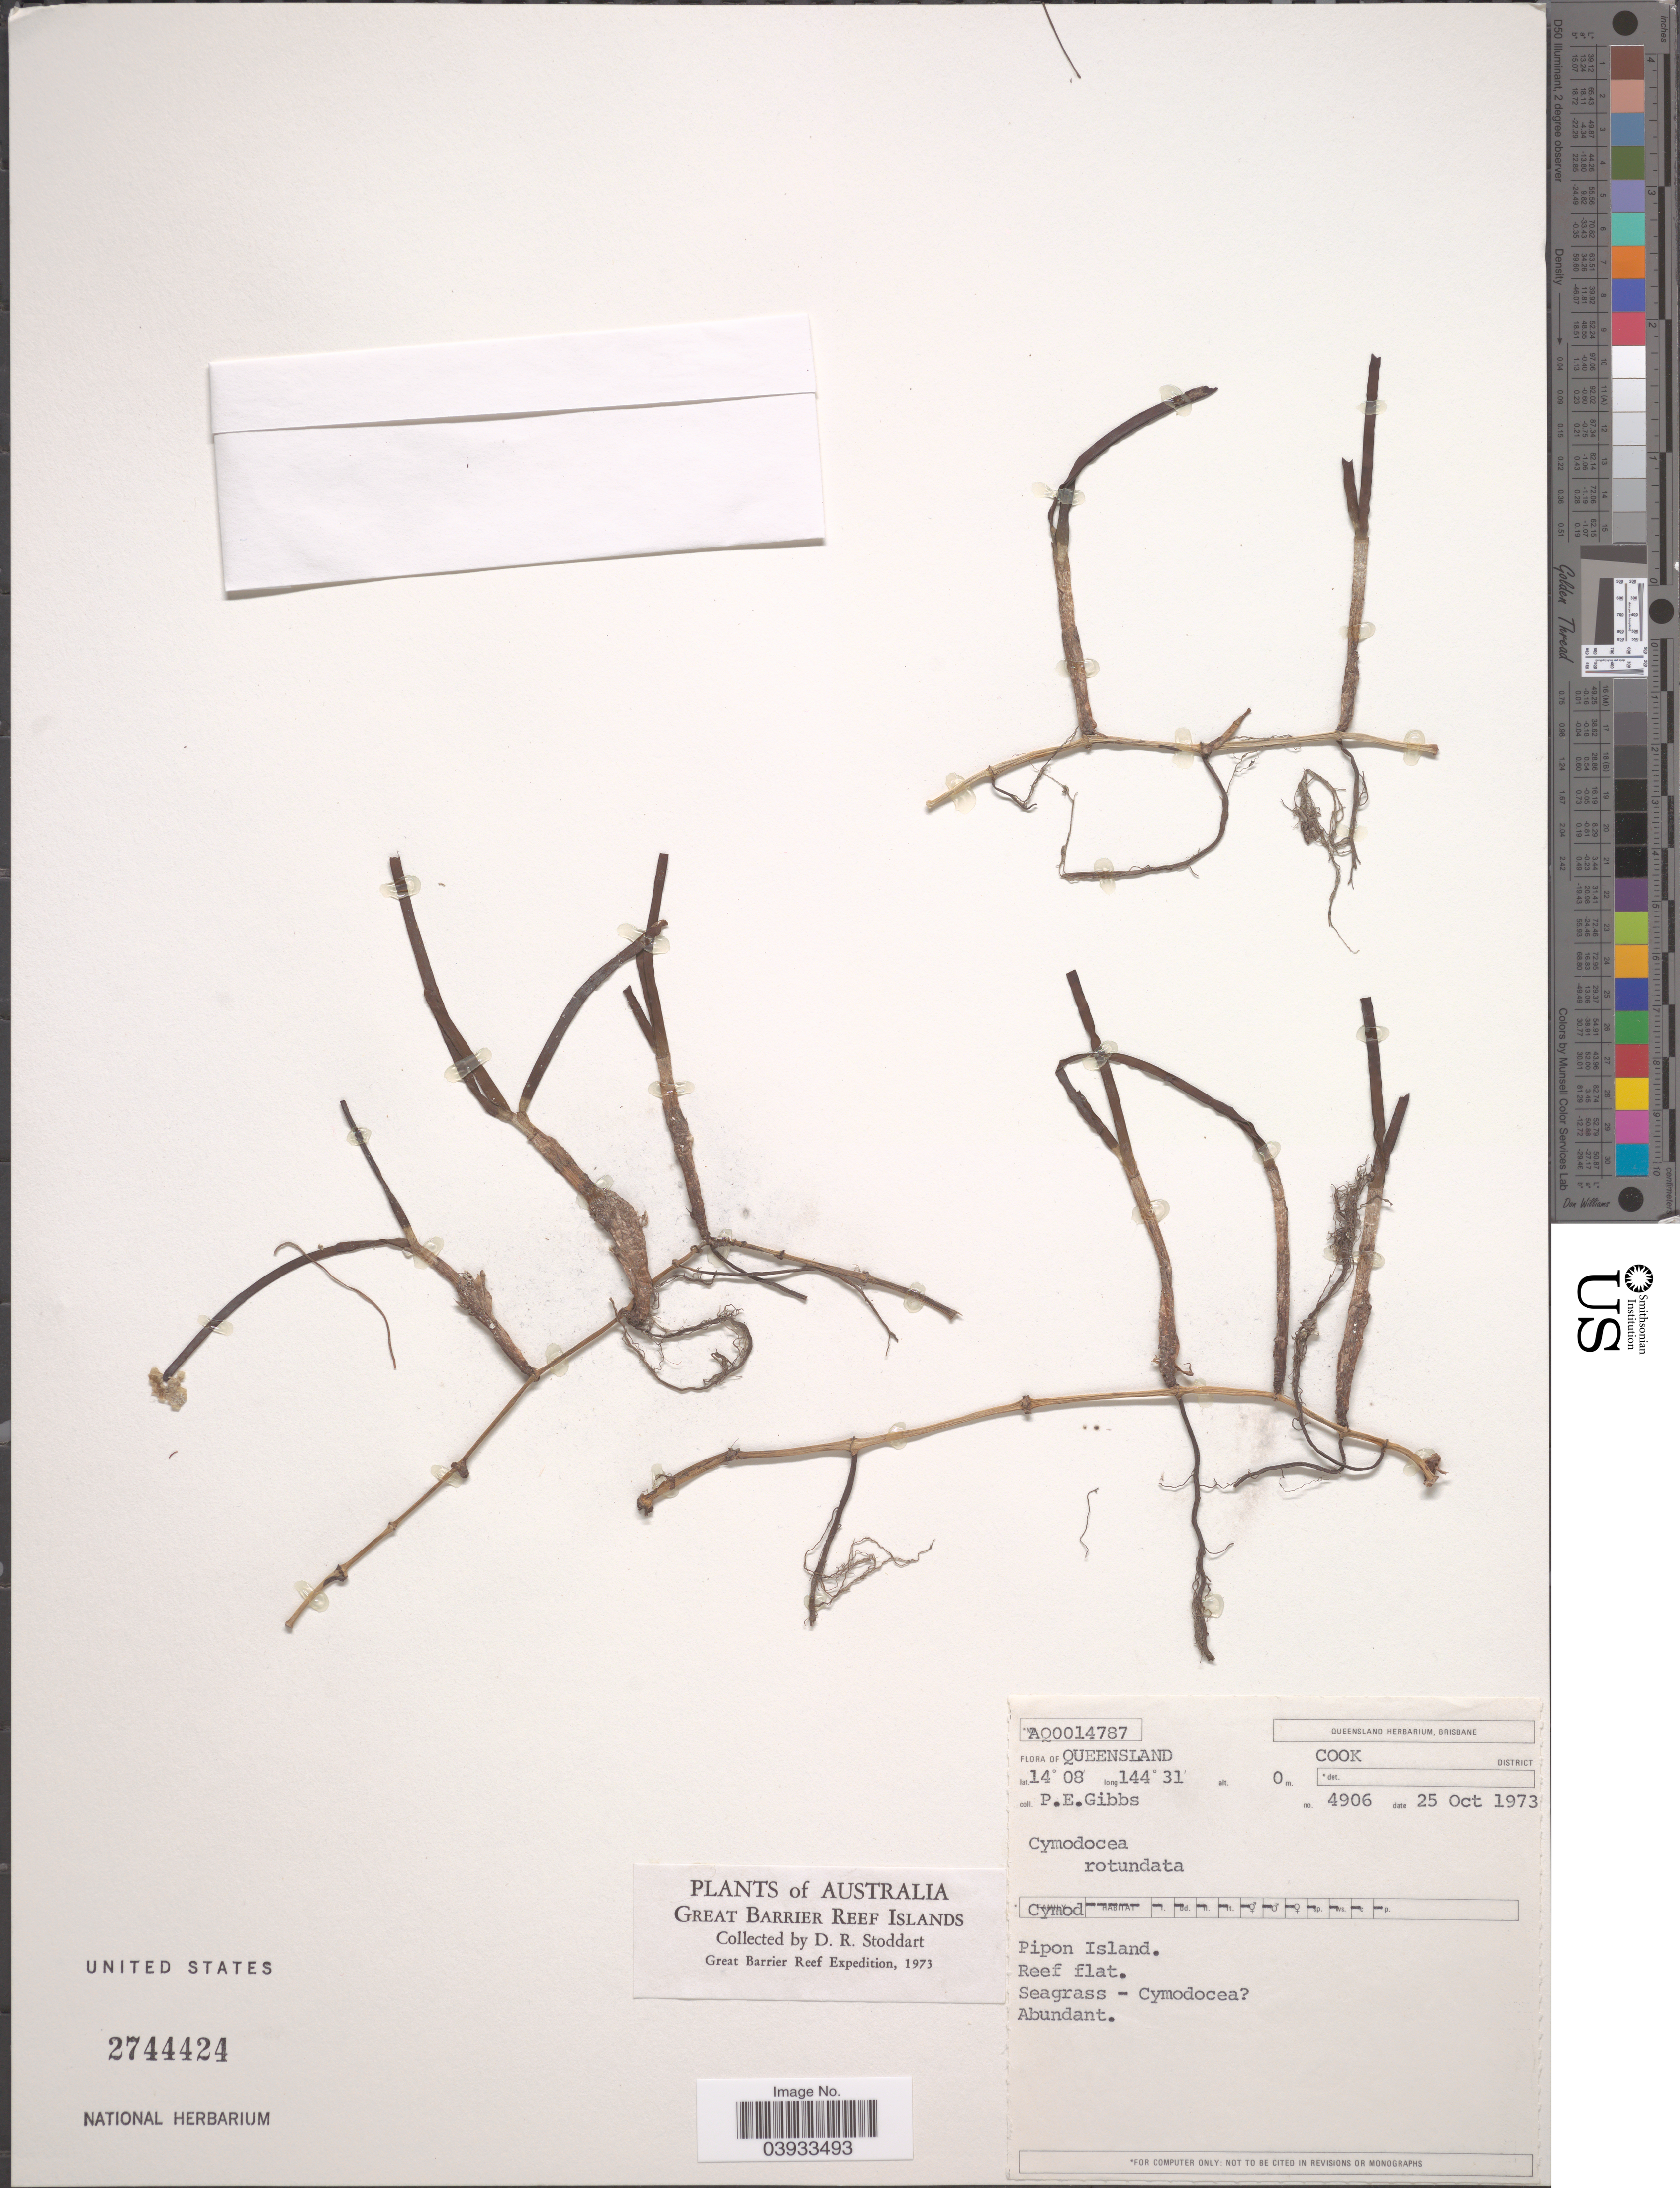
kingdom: Plantae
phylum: Tracheophyta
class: Liliopsida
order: Alismatales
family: Cymodoceaceae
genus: Cymodocea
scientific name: Cymodocea rotundata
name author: Asch. & Schweinf.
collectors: P. E. Gibbs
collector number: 4906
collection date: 1973-10-25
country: Australia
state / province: Queensland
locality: Great Barrier Reef Islands. Cook District. Pipon Island.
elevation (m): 0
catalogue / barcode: US 2744424